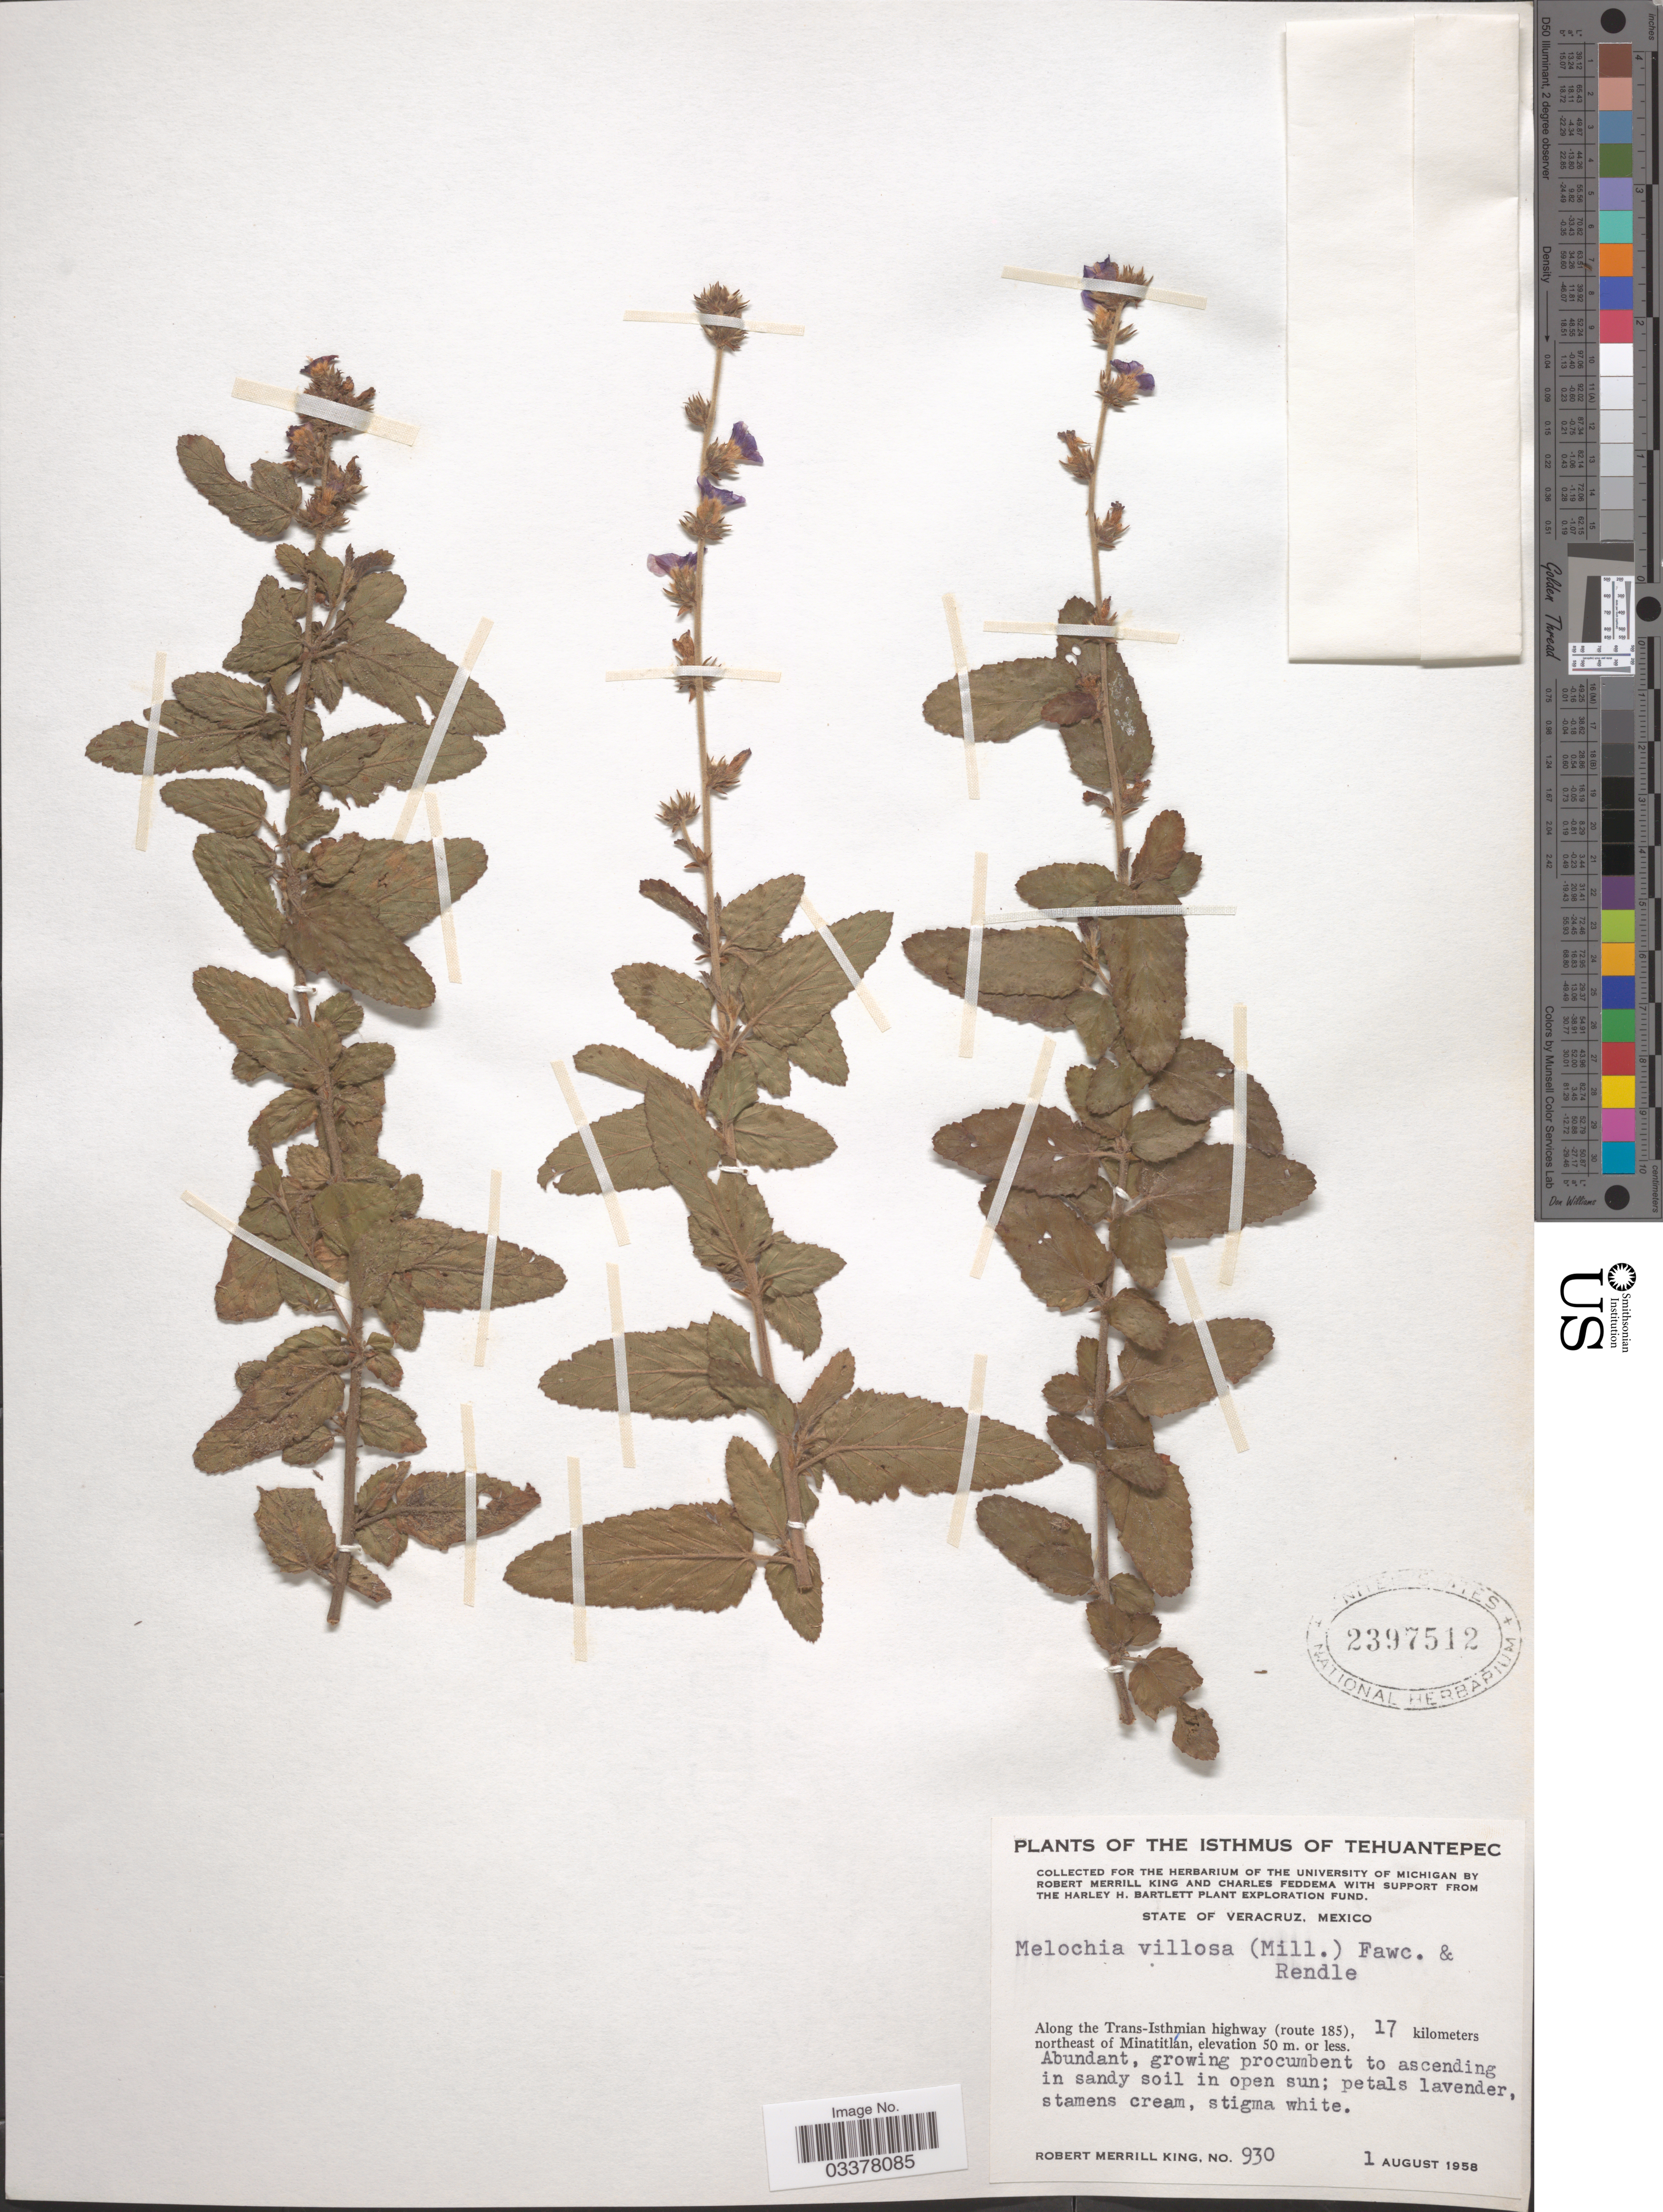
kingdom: Plantae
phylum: Tracheophyta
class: Magnoliopsida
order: Malvales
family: Malvaceae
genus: Melochia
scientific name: Melochia spicata var. spicata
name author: (L.) Fryxell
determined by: Dorr, L. J., (BOT), Smithsonian Institution - National Museum of Natural History (UNITED STATES)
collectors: R. M. King & C. Feddema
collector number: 930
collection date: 1958-08-01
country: Mexico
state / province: Veracruz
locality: Isthmus of Tehuantepec. State of Veracruz. Along the Trans-Isthmian highway (route 185), 17 kilometers northeast of Minatitlán.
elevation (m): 50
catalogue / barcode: US 2397512